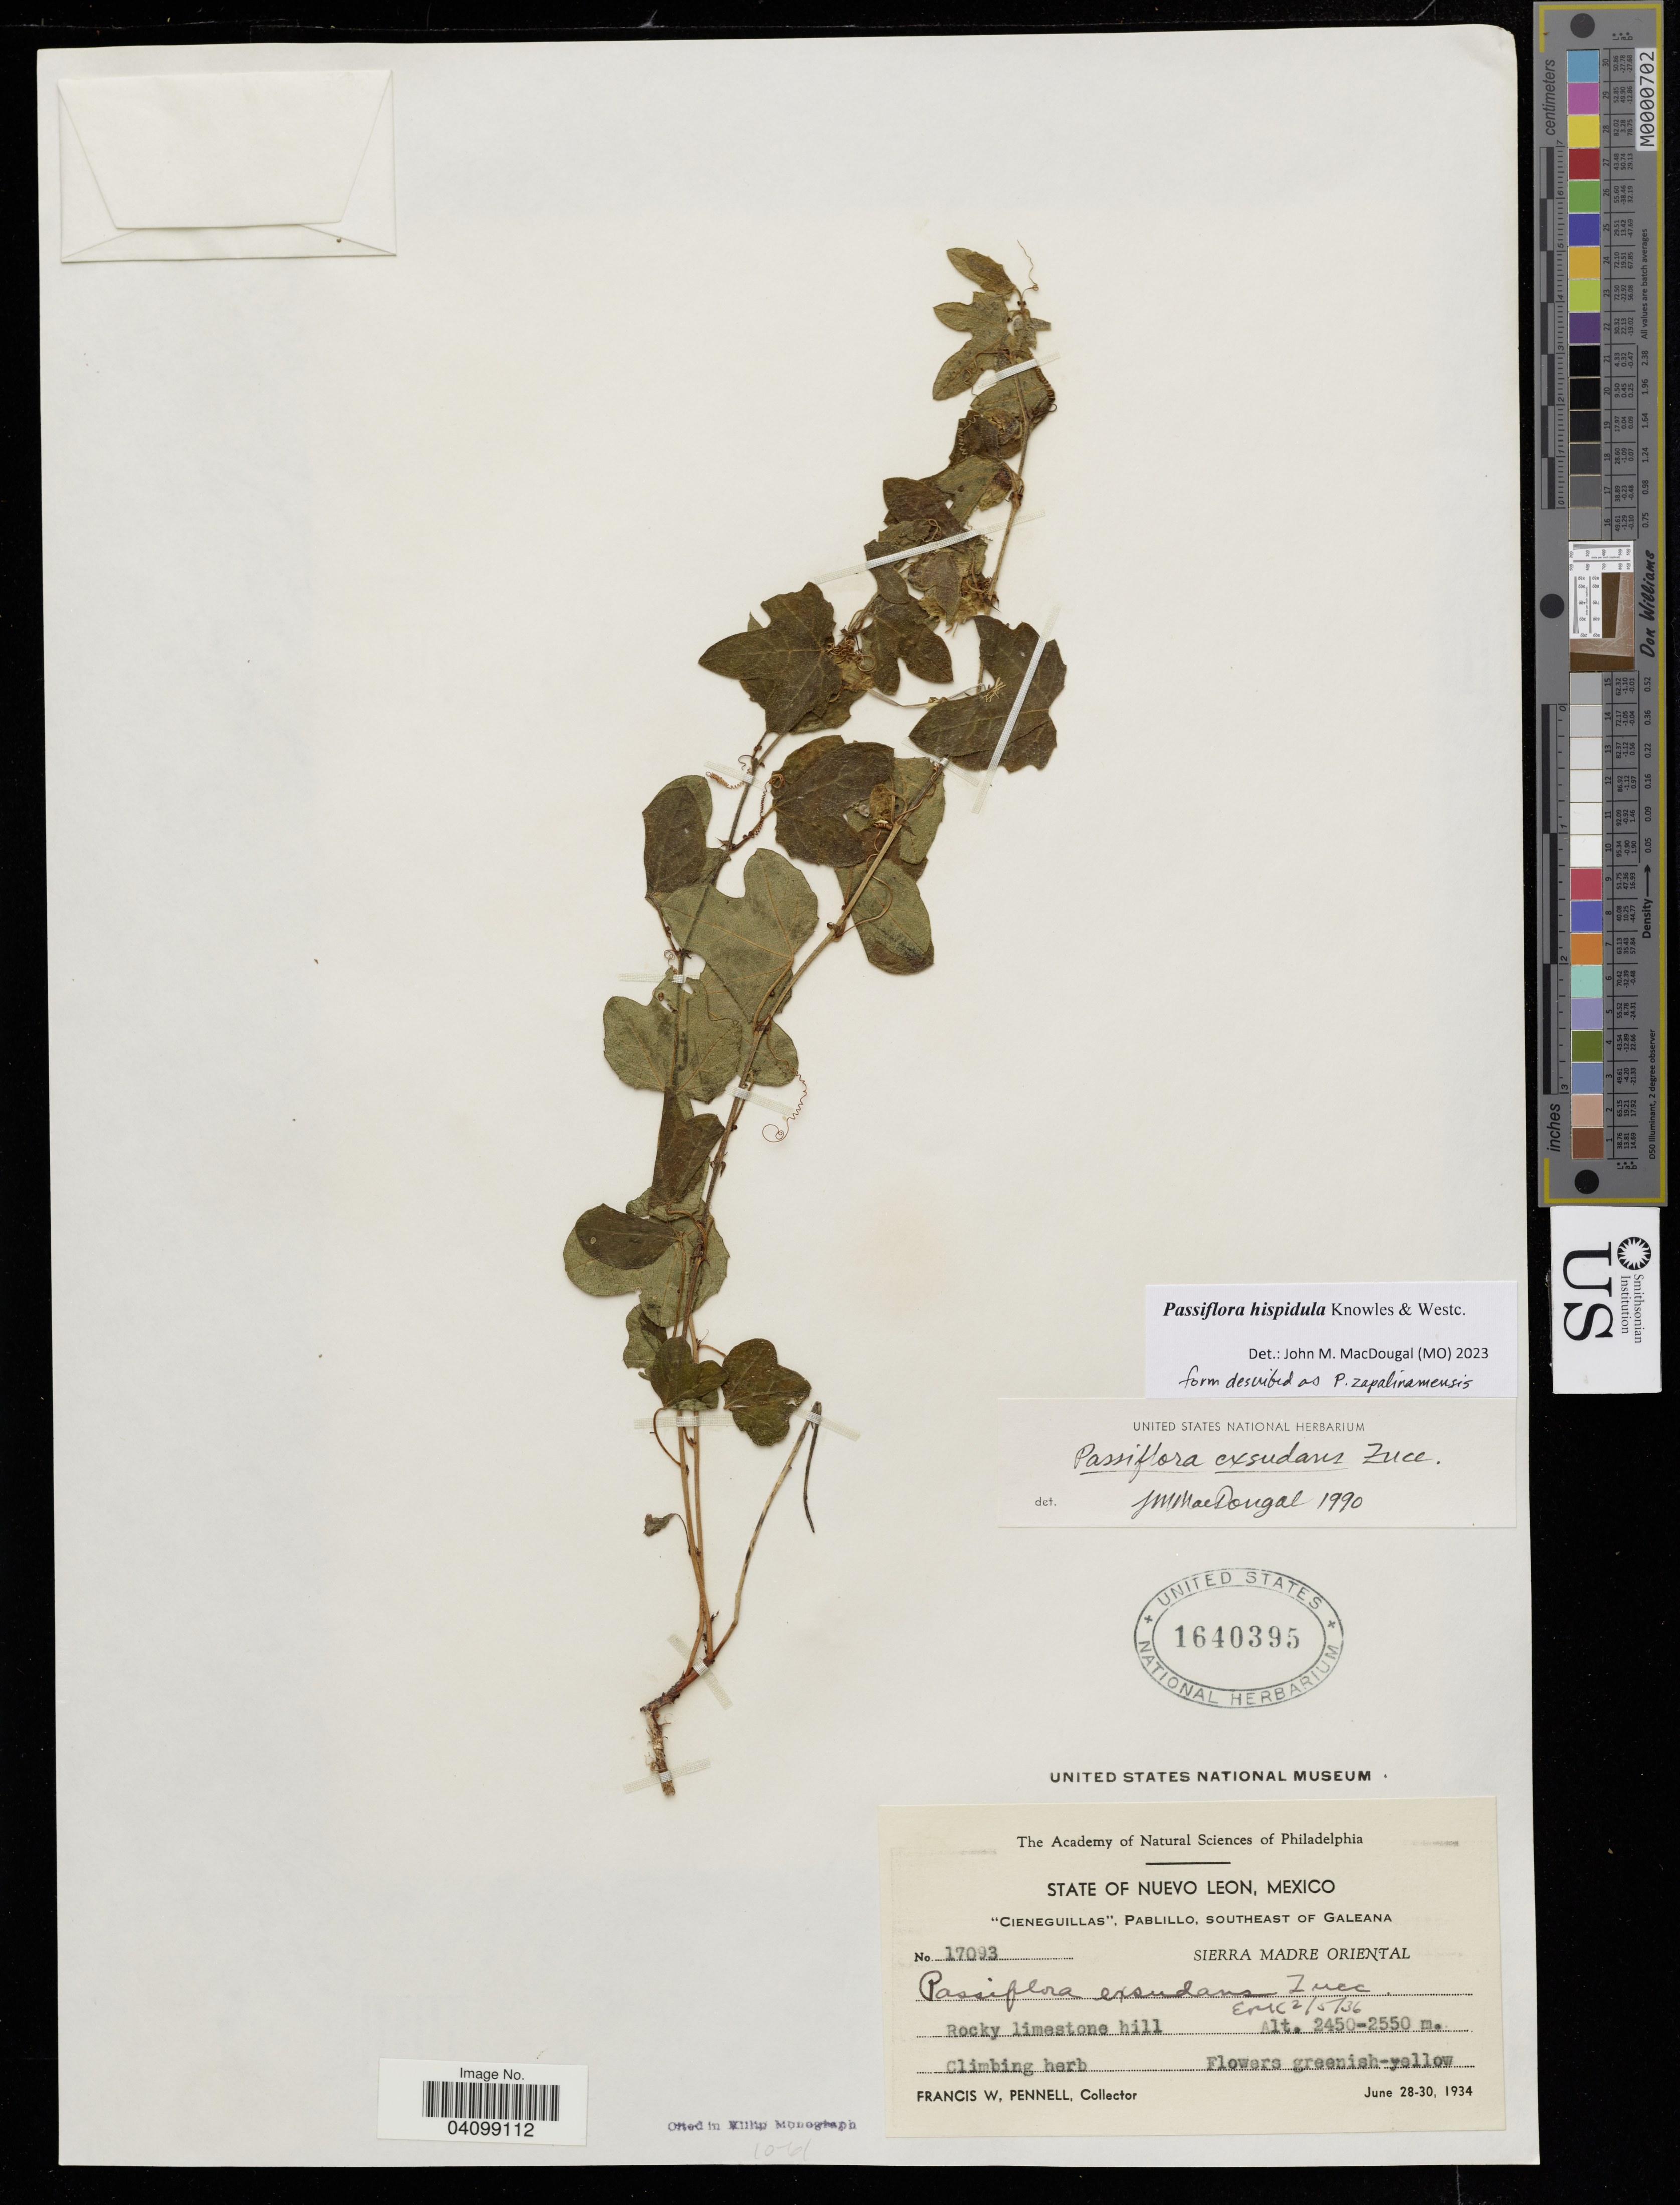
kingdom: Plantae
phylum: Tracheophyta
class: Magnoliopsida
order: Malpighiales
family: Passifloraceae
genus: Passiflora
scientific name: Passiflora hispida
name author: DC. ex Triana & Planch.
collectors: F. W. Pennell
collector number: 17093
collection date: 1934-06-28/1934-06-30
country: Mexico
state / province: Nuevo León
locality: Cieneguillas, Pabillo, Southeast of Galeana. Sierra Madre Oriental.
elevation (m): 2450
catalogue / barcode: US 1640395